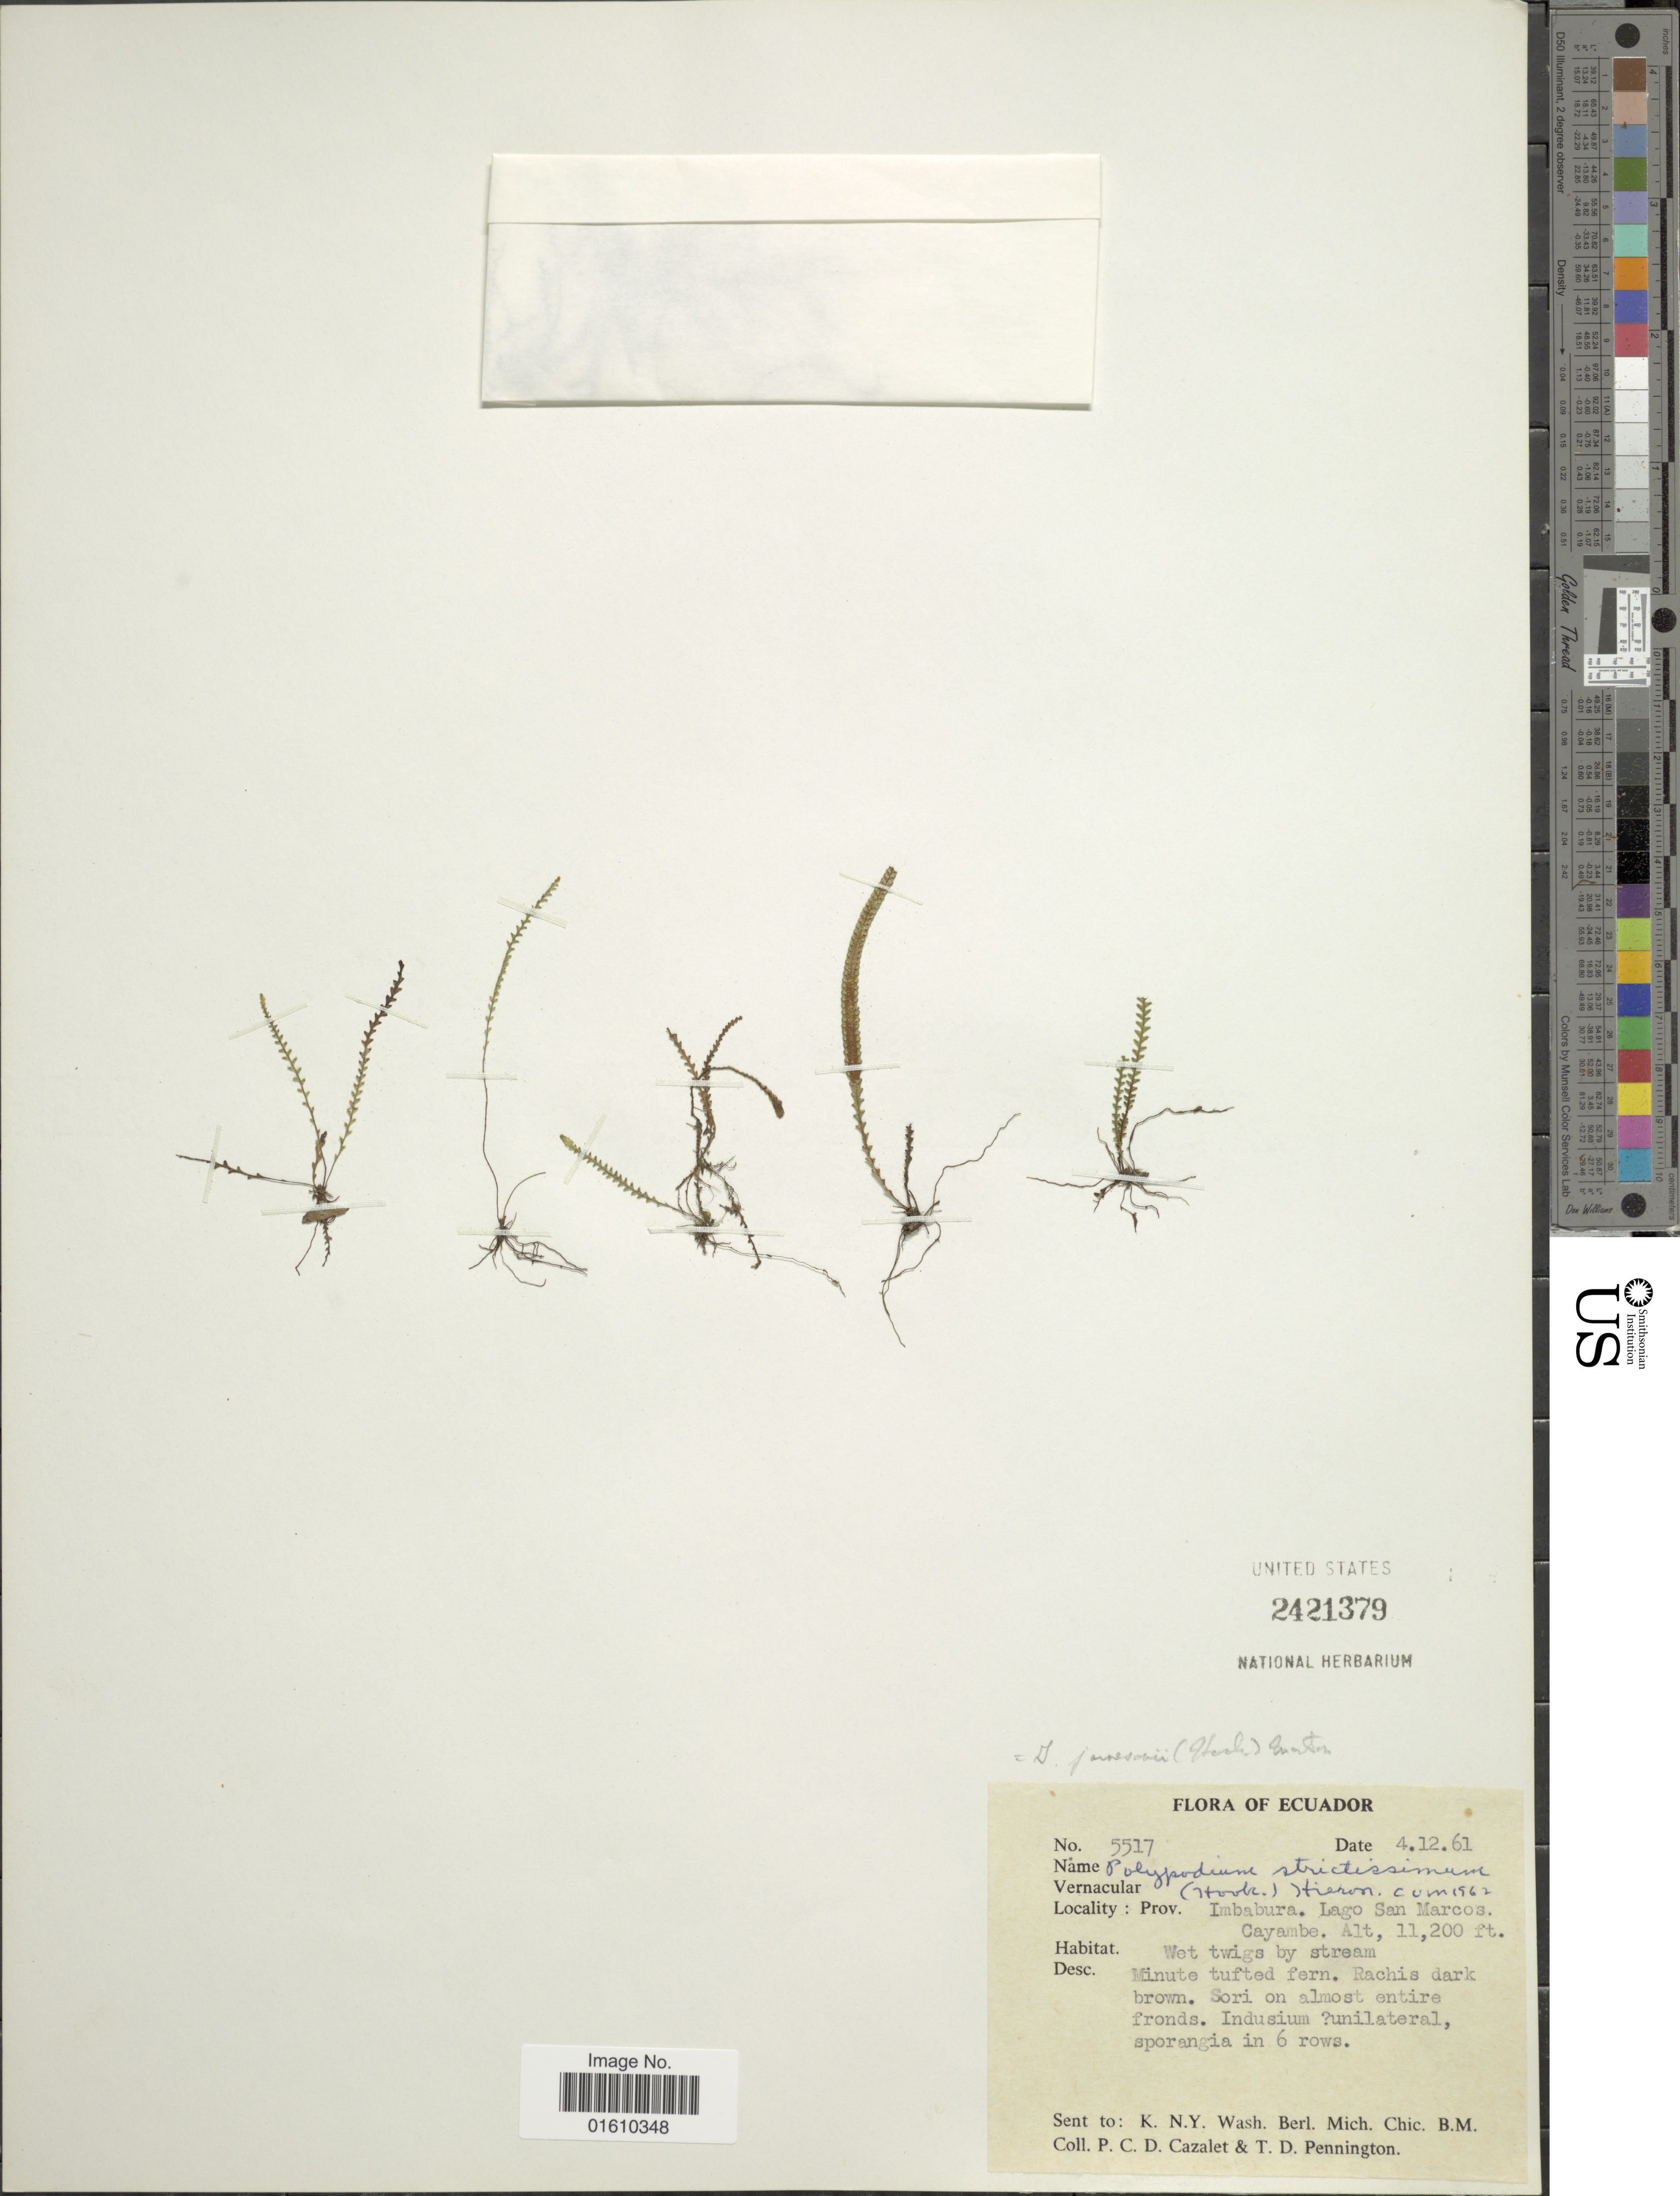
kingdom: Plantae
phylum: Tracheophyta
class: Polypodiopsida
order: Polypodiales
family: Polypodiaceae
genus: Stenogrammitis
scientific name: Stenogrammitis jamesonii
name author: (Hook.) Labiak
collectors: P. C. D. Cazalet & T. D. Pennington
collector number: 5517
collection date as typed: Transcribed d/m/y: 4/12/61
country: Ecuador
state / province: Imbabura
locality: Lago San Marcos, Cayambe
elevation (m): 3414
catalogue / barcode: US 2421379